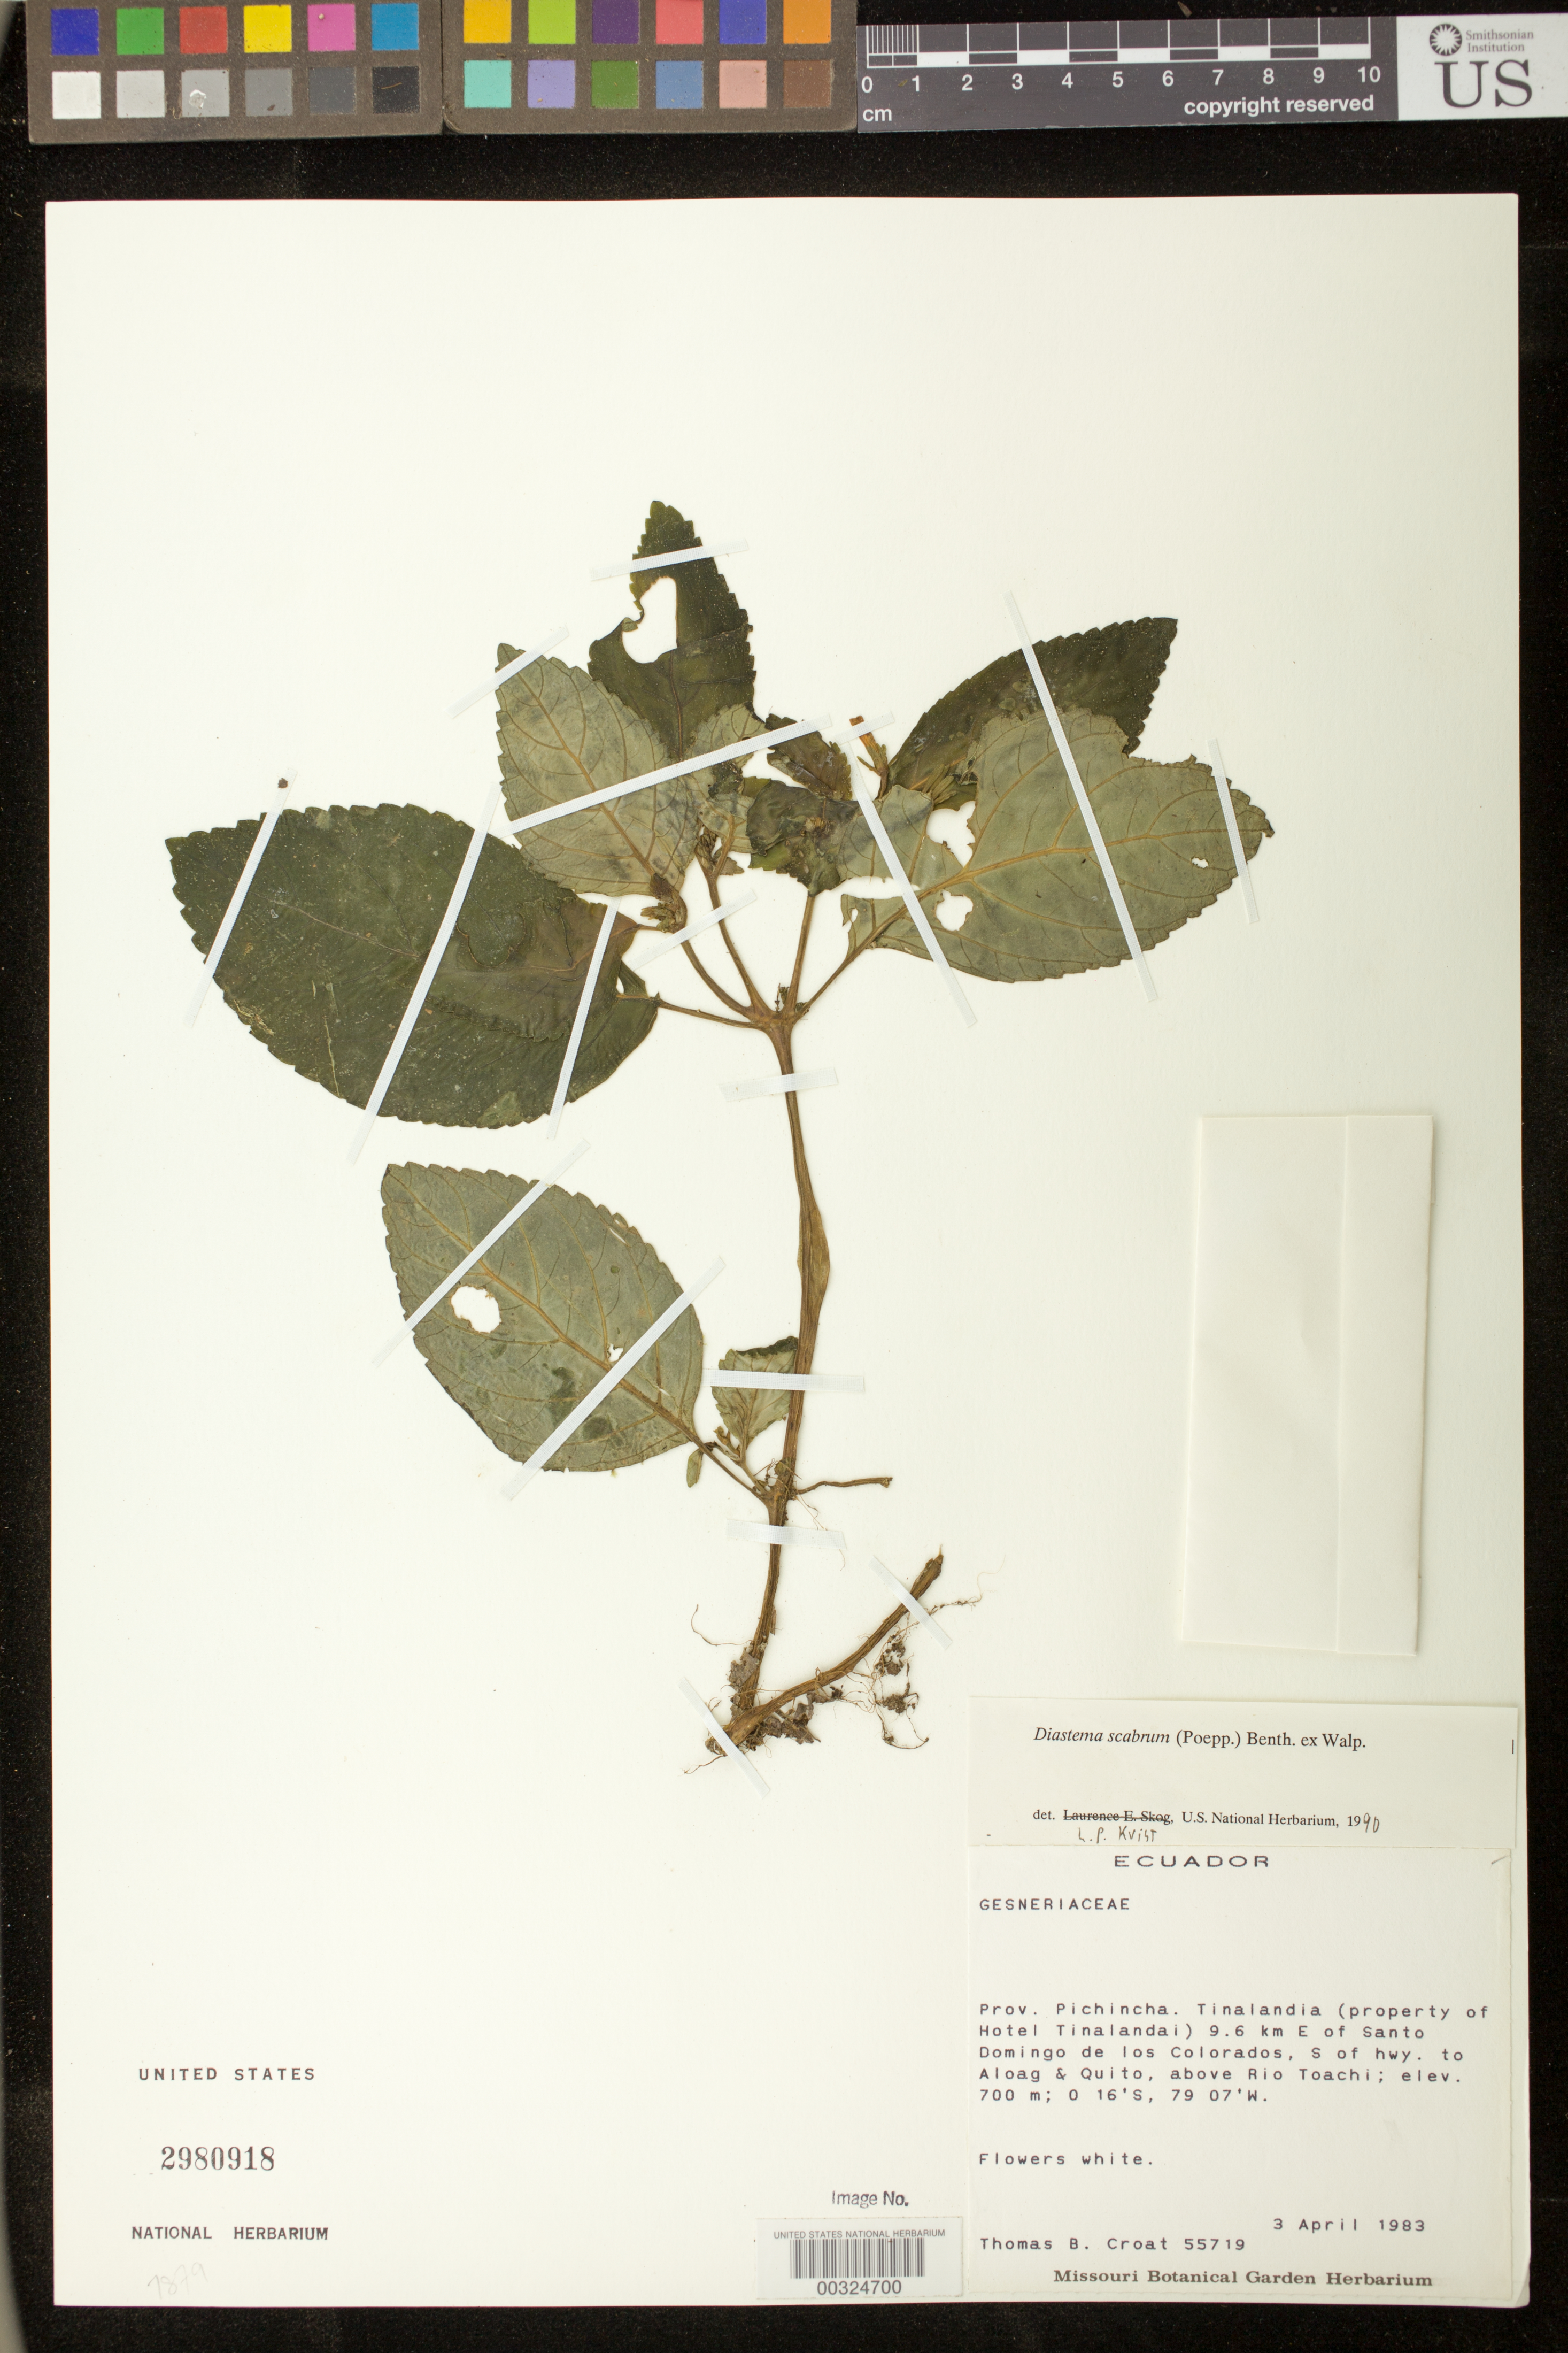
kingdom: Plantae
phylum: Tracheophyta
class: Magnoliopsida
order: Lamiales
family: Gesneriaceae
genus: Diastema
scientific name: Diastema scabrum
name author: (Poepp.) Benth. ex Walp.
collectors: T. B. Croat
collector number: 55719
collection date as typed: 03 Apr 1983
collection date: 1983-04-03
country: Ecuador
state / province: Pichincha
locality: Tinalandia 9.6 km E of Santo Domingo de los Colorados, S of hwy to Aloag and Quito, above Rio Toachi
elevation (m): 700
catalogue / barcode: US 2980918